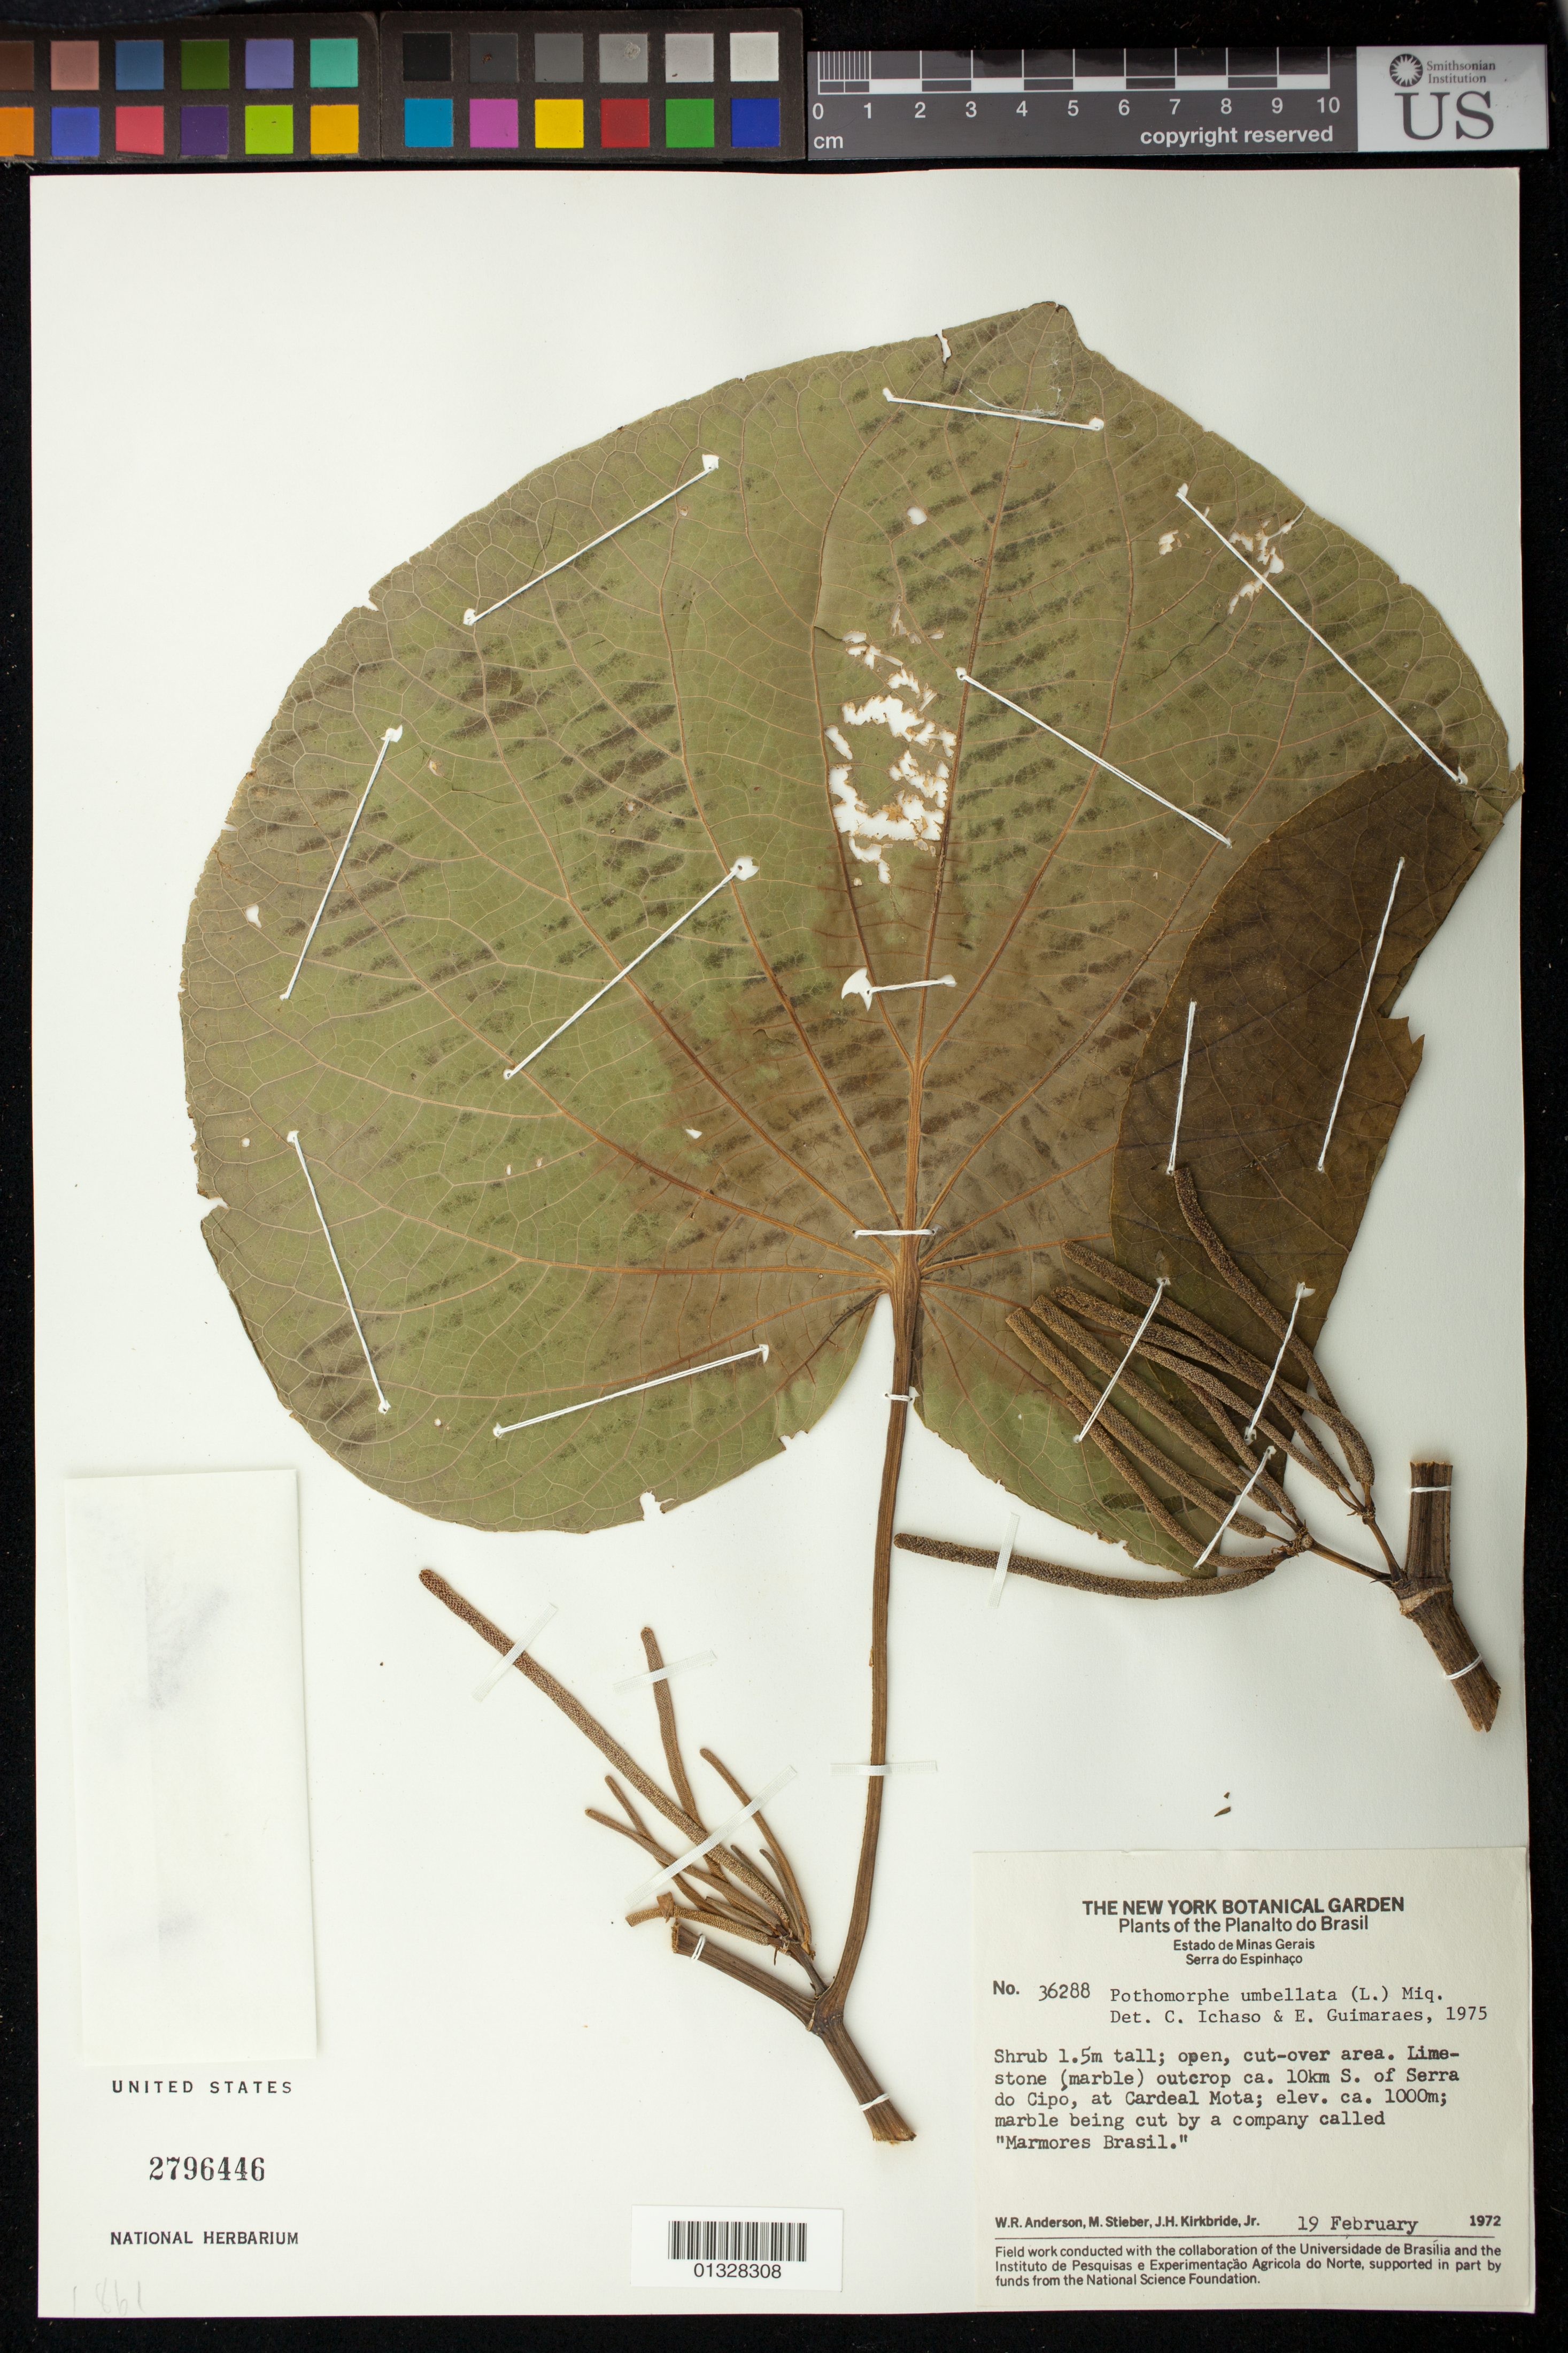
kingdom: Plantae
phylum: Tracheophyta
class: Magnoliopsida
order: Piperales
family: Piperaceae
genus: Piper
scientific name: Piper umbellatum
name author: L.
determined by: Strong, M. T., (US), Smithsonian Institution - National Museum of Natural History (UNITED STATES)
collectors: W. Anderson, M. T. Stieber & J. H. Kirkbride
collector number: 36288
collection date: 1972-02-19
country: Brazil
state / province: Minas Gerais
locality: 10km S. of Serra do Cipó, at Cardeal Mota.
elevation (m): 1000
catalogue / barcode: US 2796446